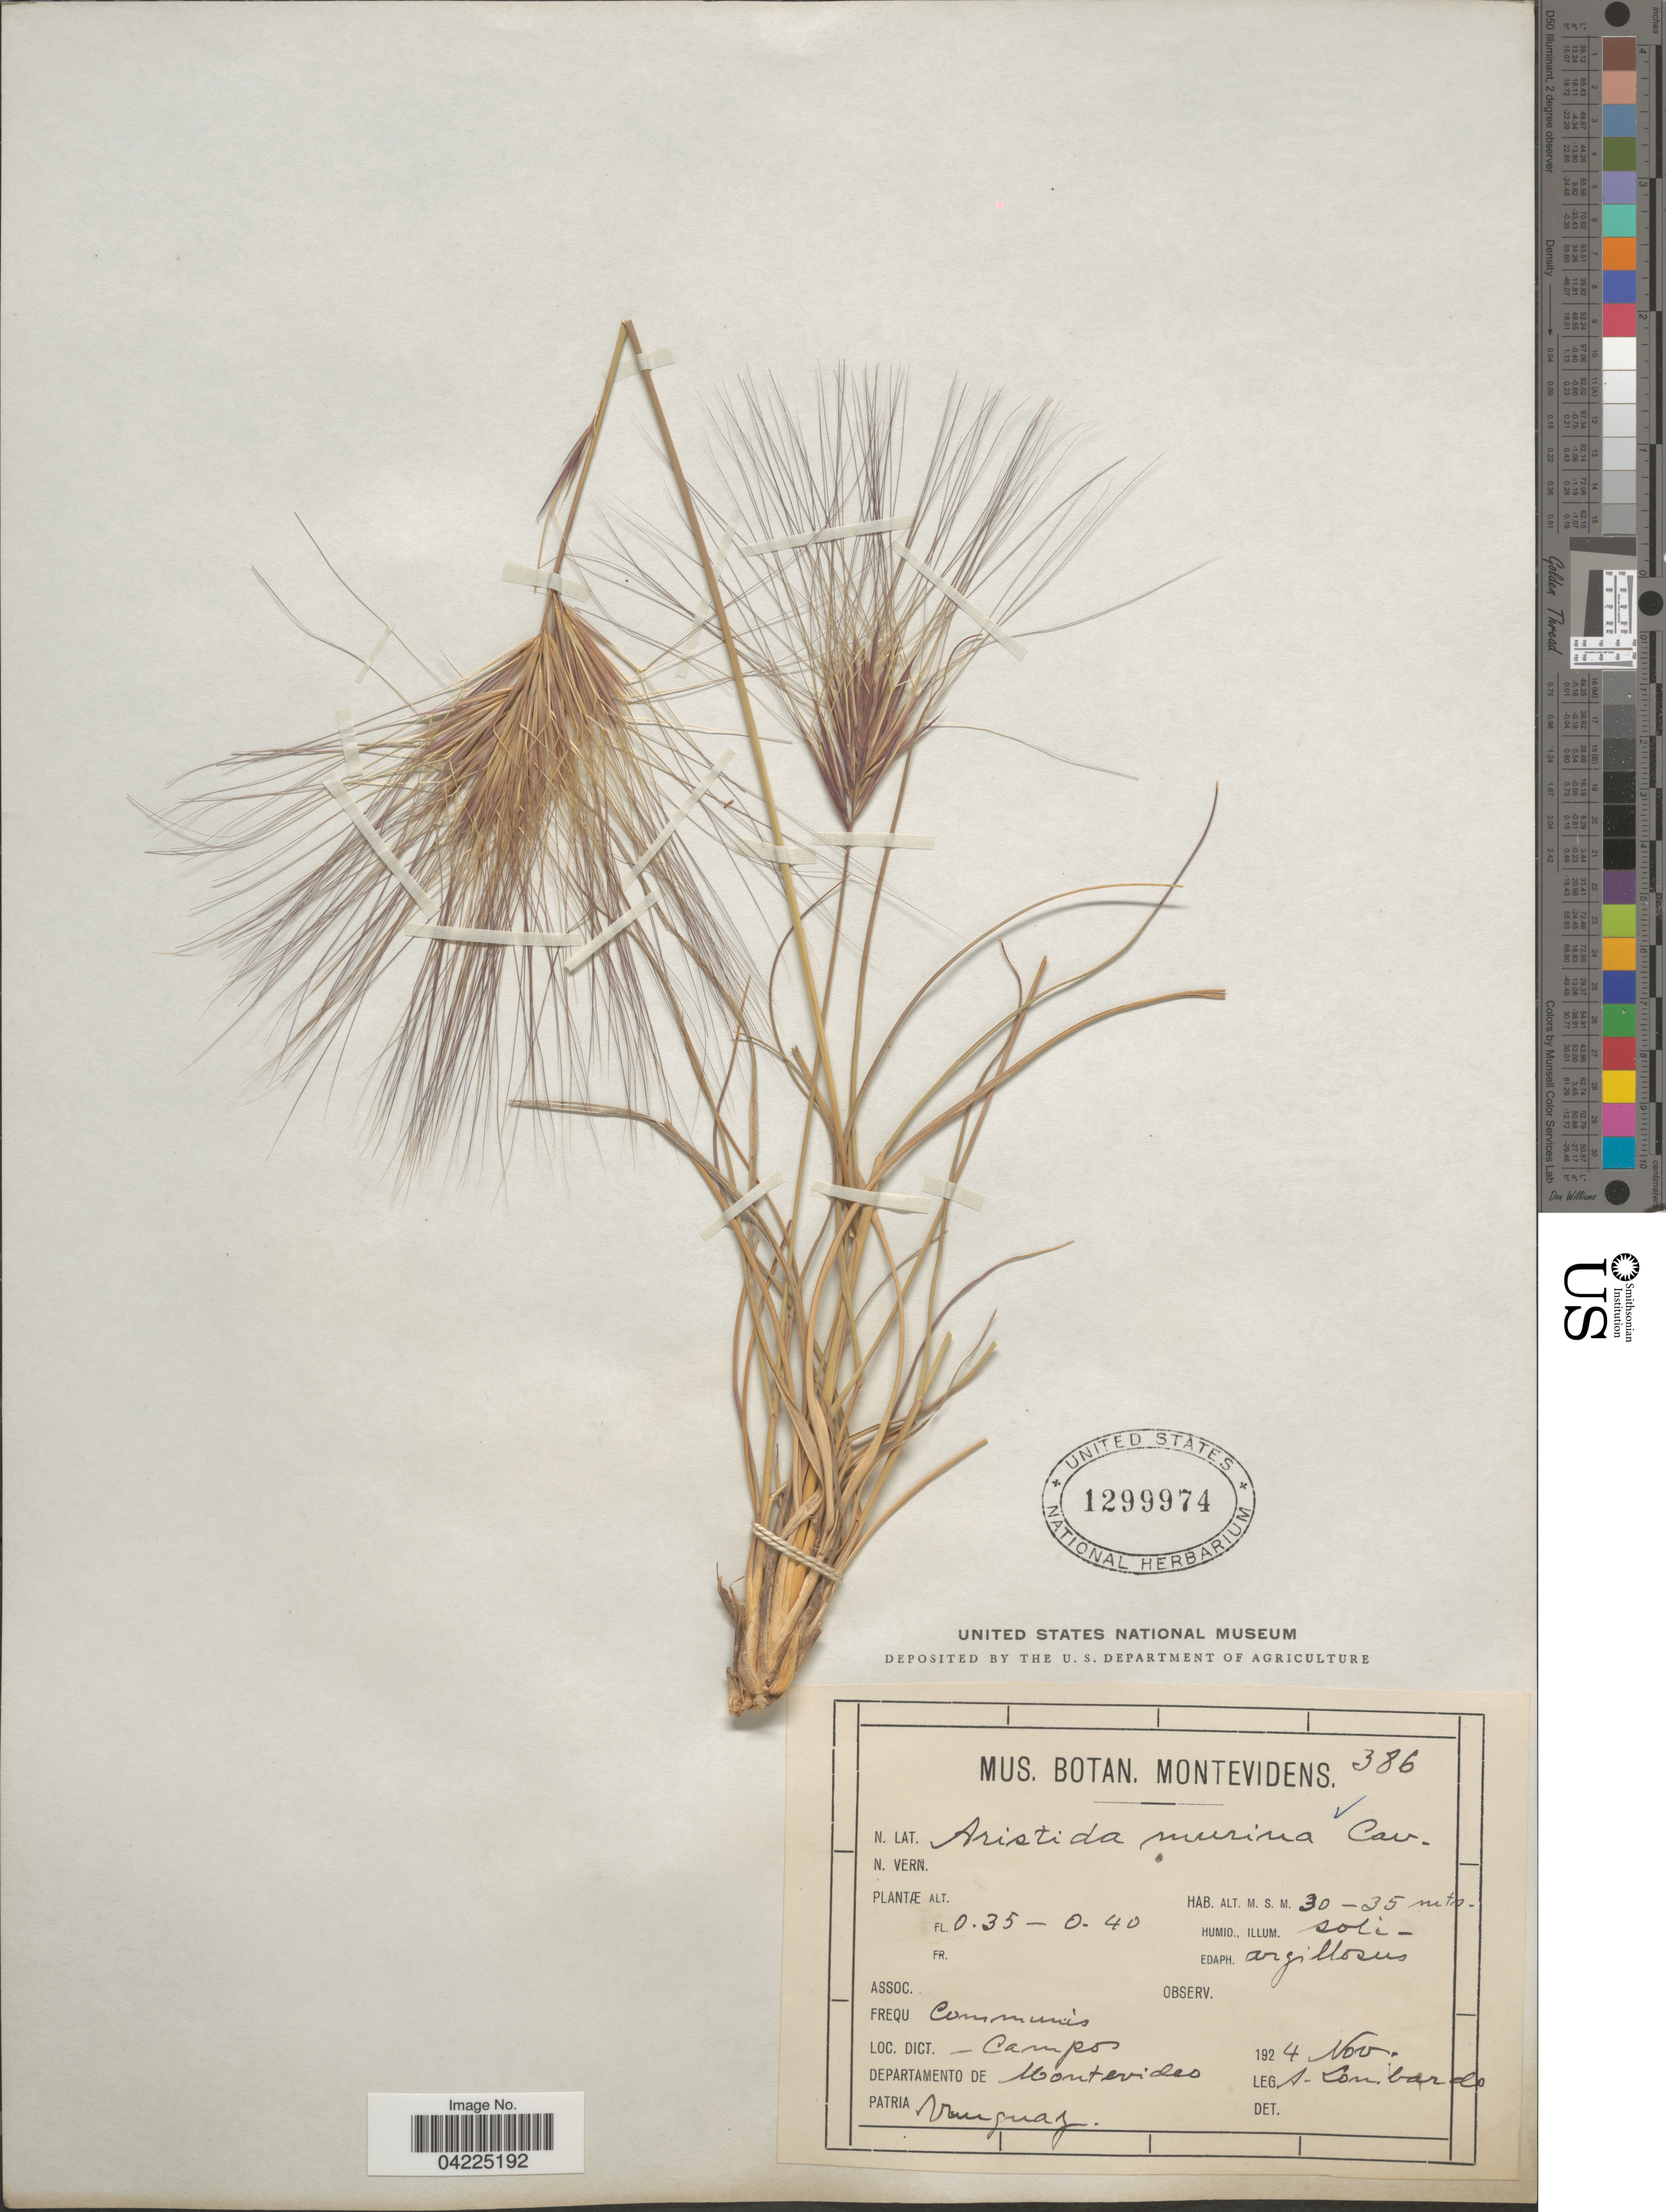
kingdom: Plantae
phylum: Tracheophyta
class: Liliopsida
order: Poales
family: Poaceae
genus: Aristida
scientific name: Aristida murina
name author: Cav.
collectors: A. Lombardo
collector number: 386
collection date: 1924-11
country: Uruguay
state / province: Montevideo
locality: Dict. Campos. Departamento De Montevideo.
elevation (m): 30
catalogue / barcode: US 1299974